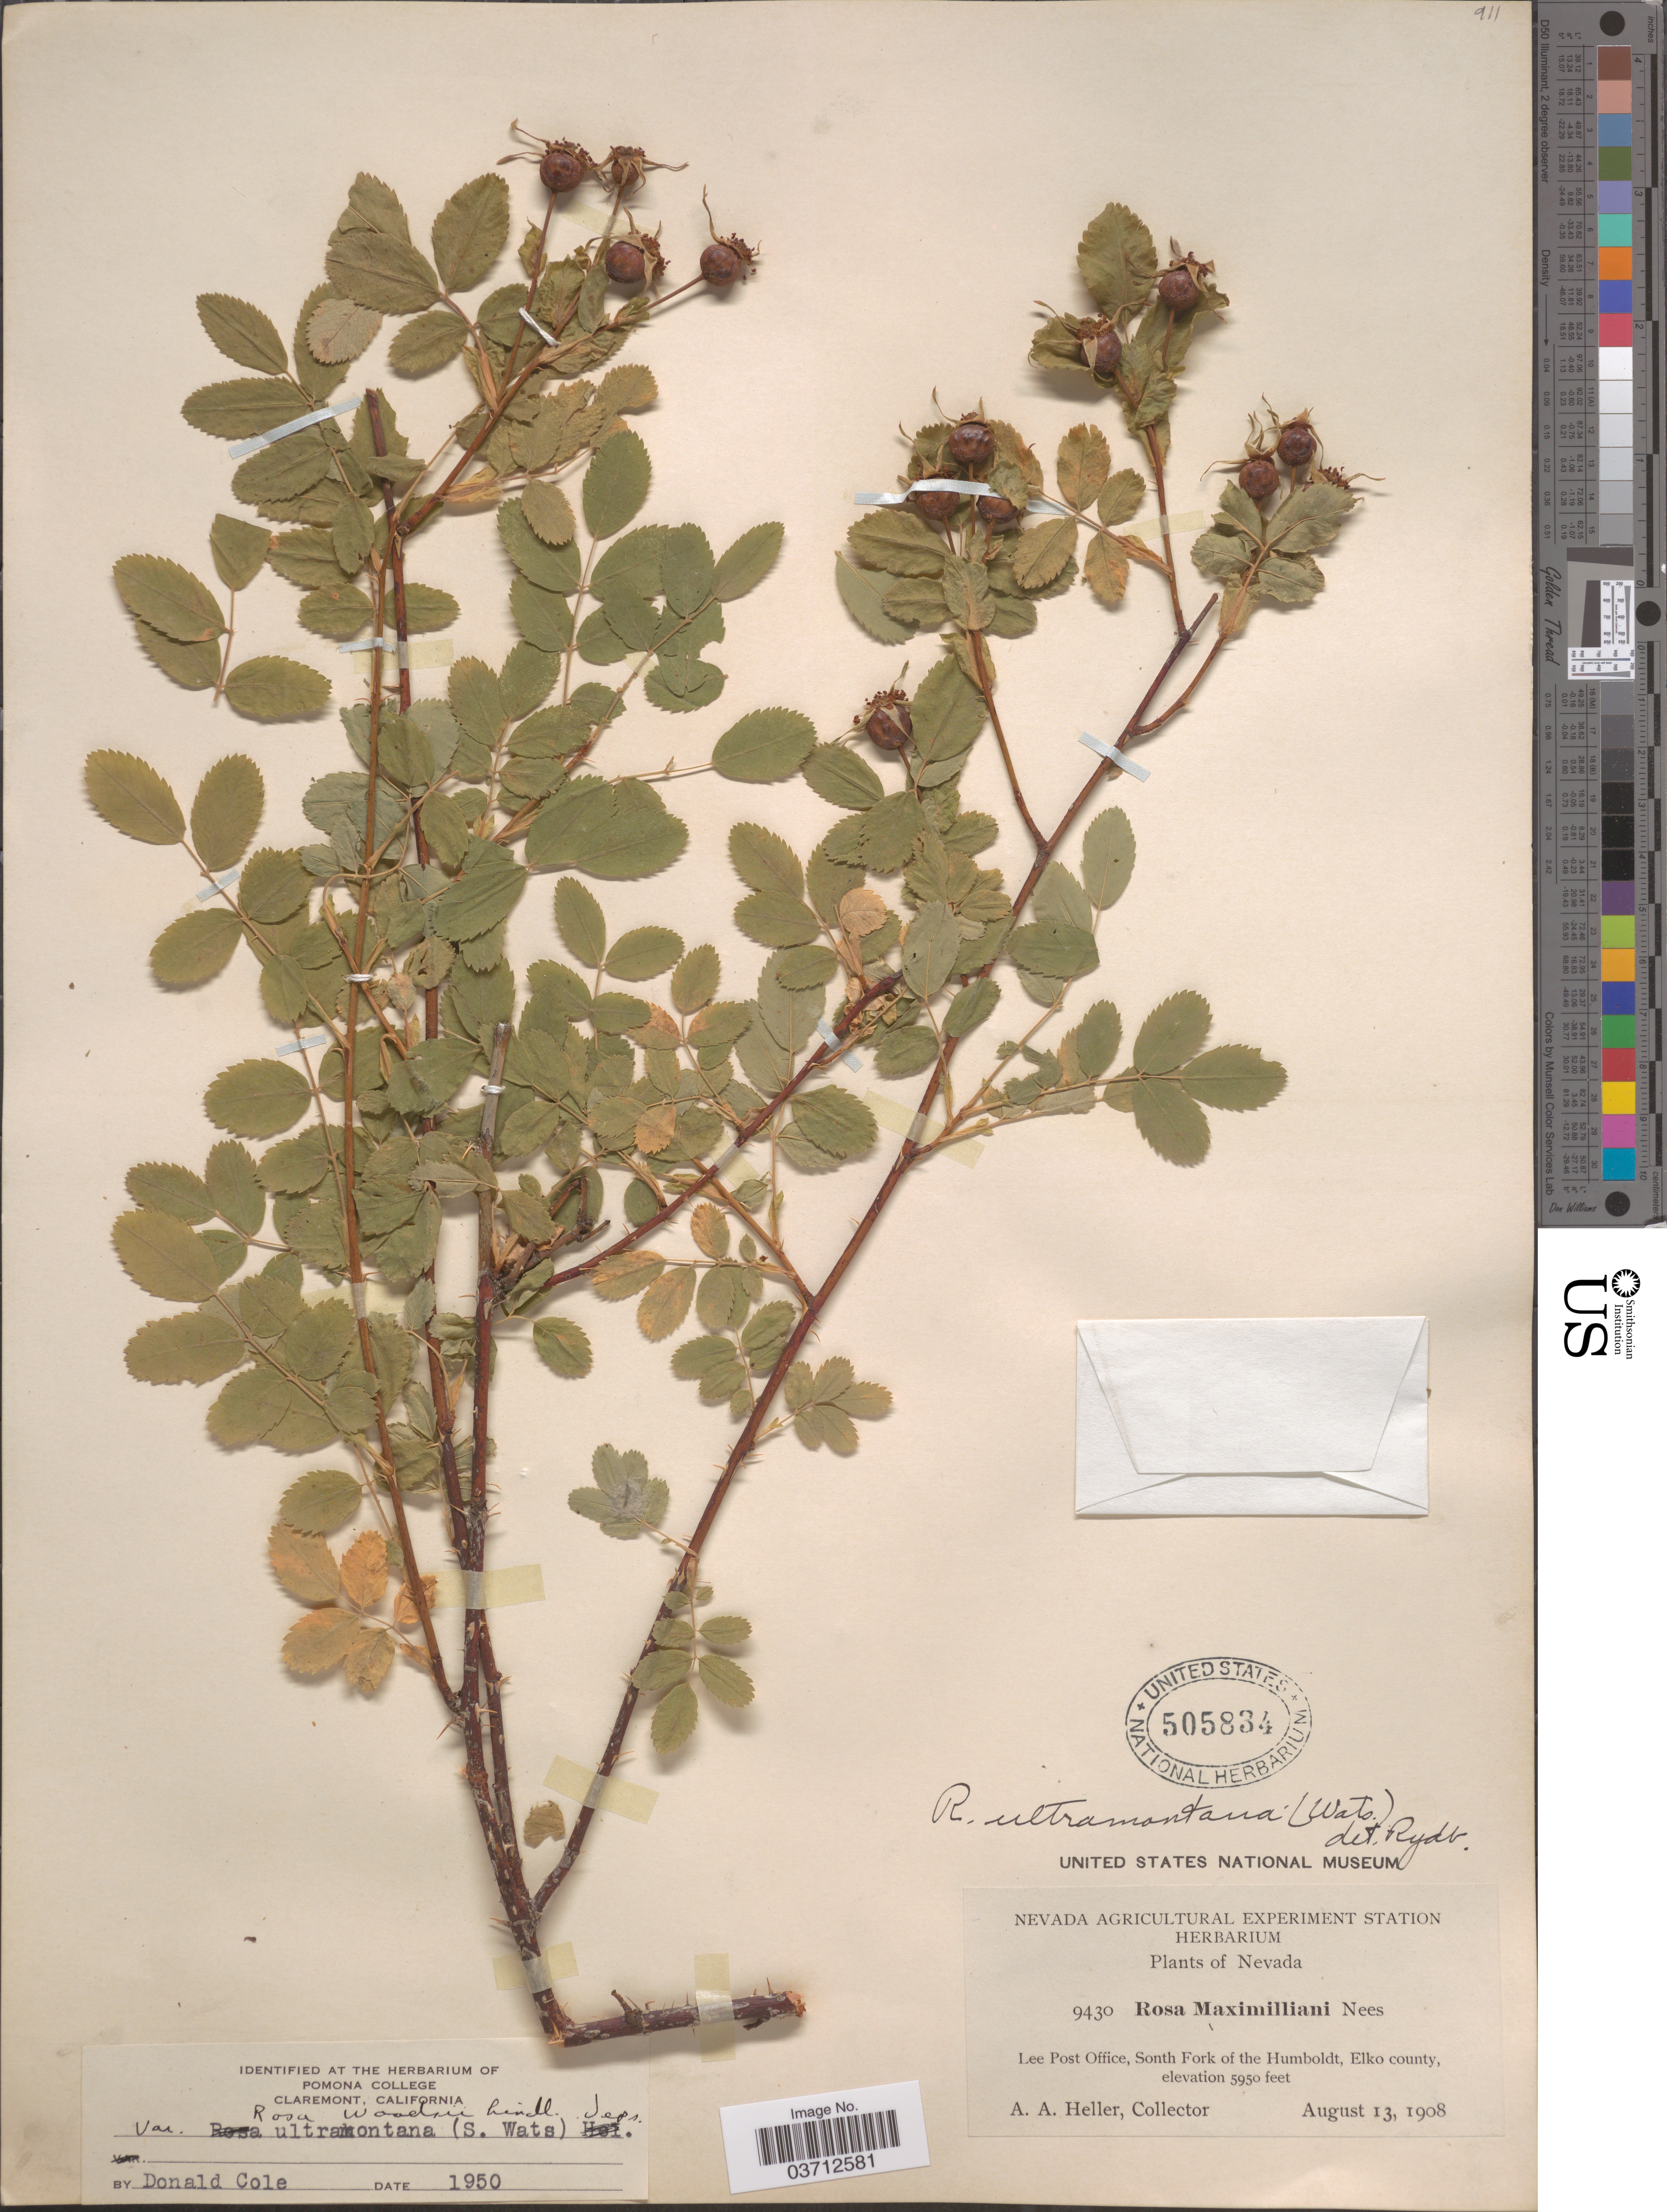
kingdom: Plantae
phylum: Tracheophyta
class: Magnoliopsida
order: Rosales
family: Rosaceae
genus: Rosa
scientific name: Rosa woodsii var. ultramontana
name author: Lindl.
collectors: A. A. Heller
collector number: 9430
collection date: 1908-08-13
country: United States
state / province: Nevada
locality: Lee Post Office, South Fork of the Humboldt, Elko county.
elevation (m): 1814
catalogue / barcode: US 505834